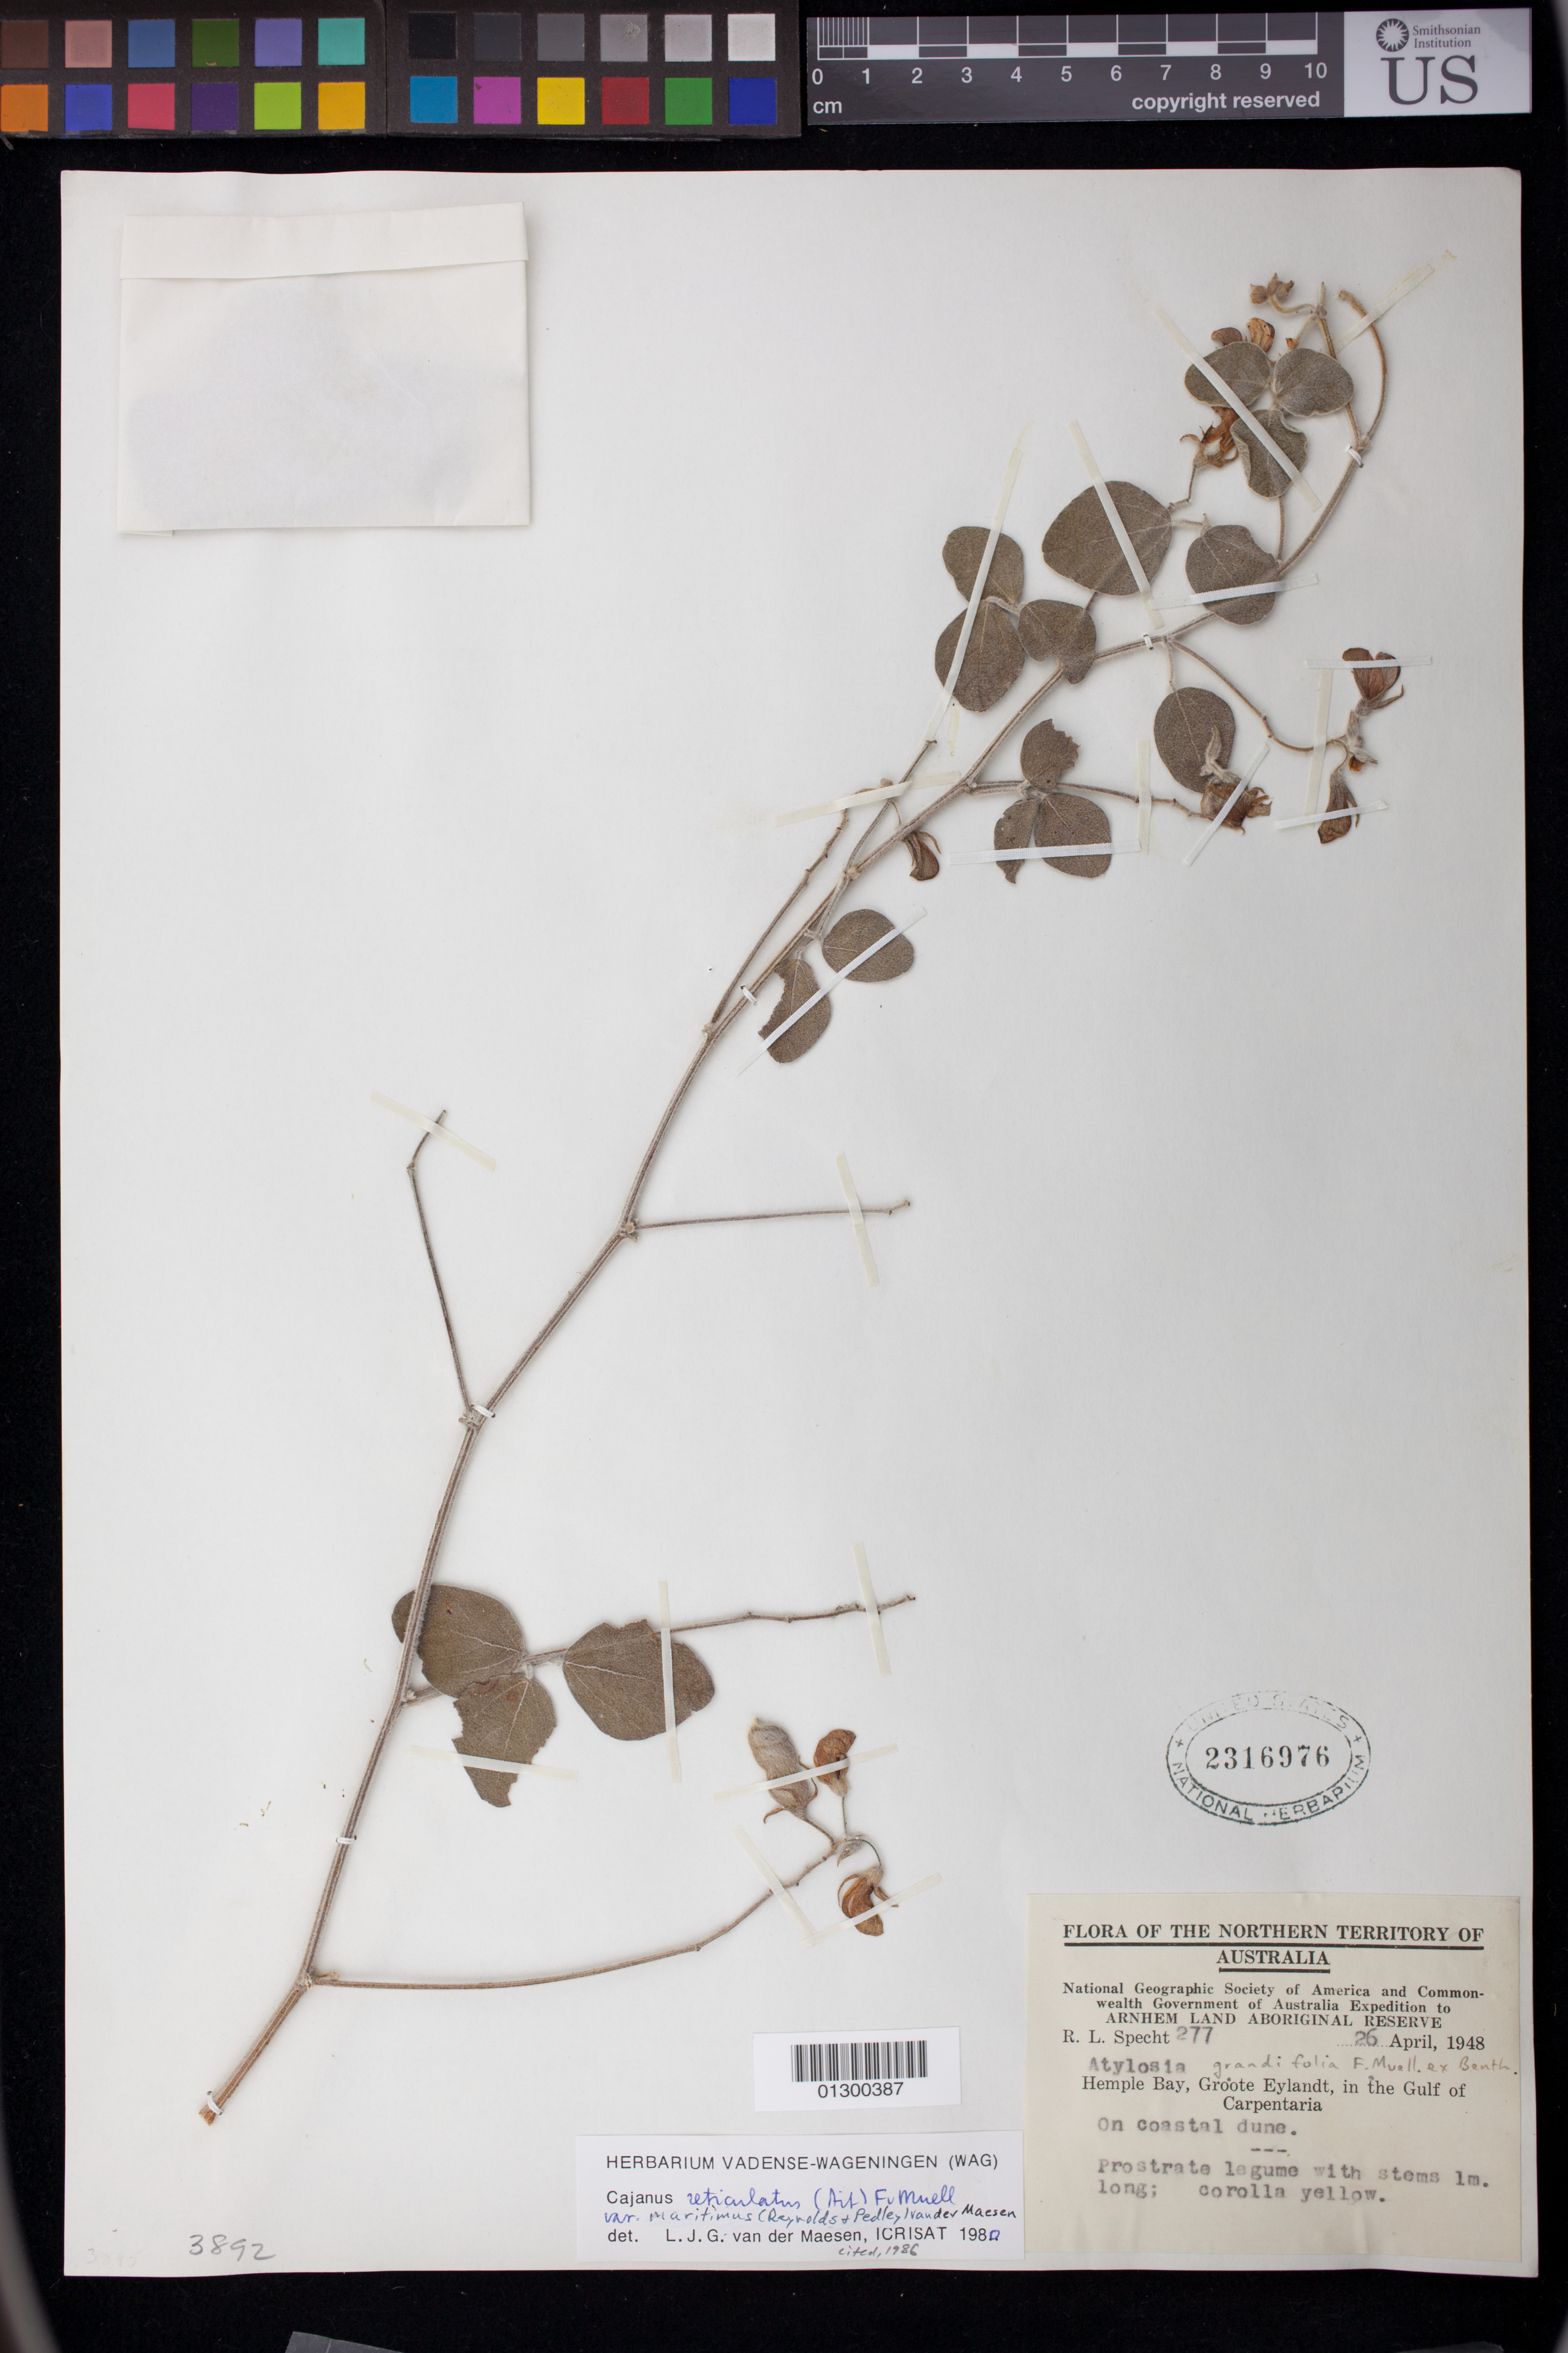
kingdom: Plantae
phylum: Tracheophyta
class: Magnoliopsida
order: Fabales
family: Fabaceae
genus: Cajanus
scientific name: Cajanus reticulatus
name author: (Dryand.) F. Muell.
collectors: R. L. Specht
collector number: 277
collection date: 1948-04-26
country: Australia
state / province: Northern Territory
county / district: East Arnhem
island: Groote Eylandt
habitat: On coastal dune.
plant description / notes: Prostrate legume with stems 1 m. long; corolla yellow.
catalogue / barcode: US 2316976